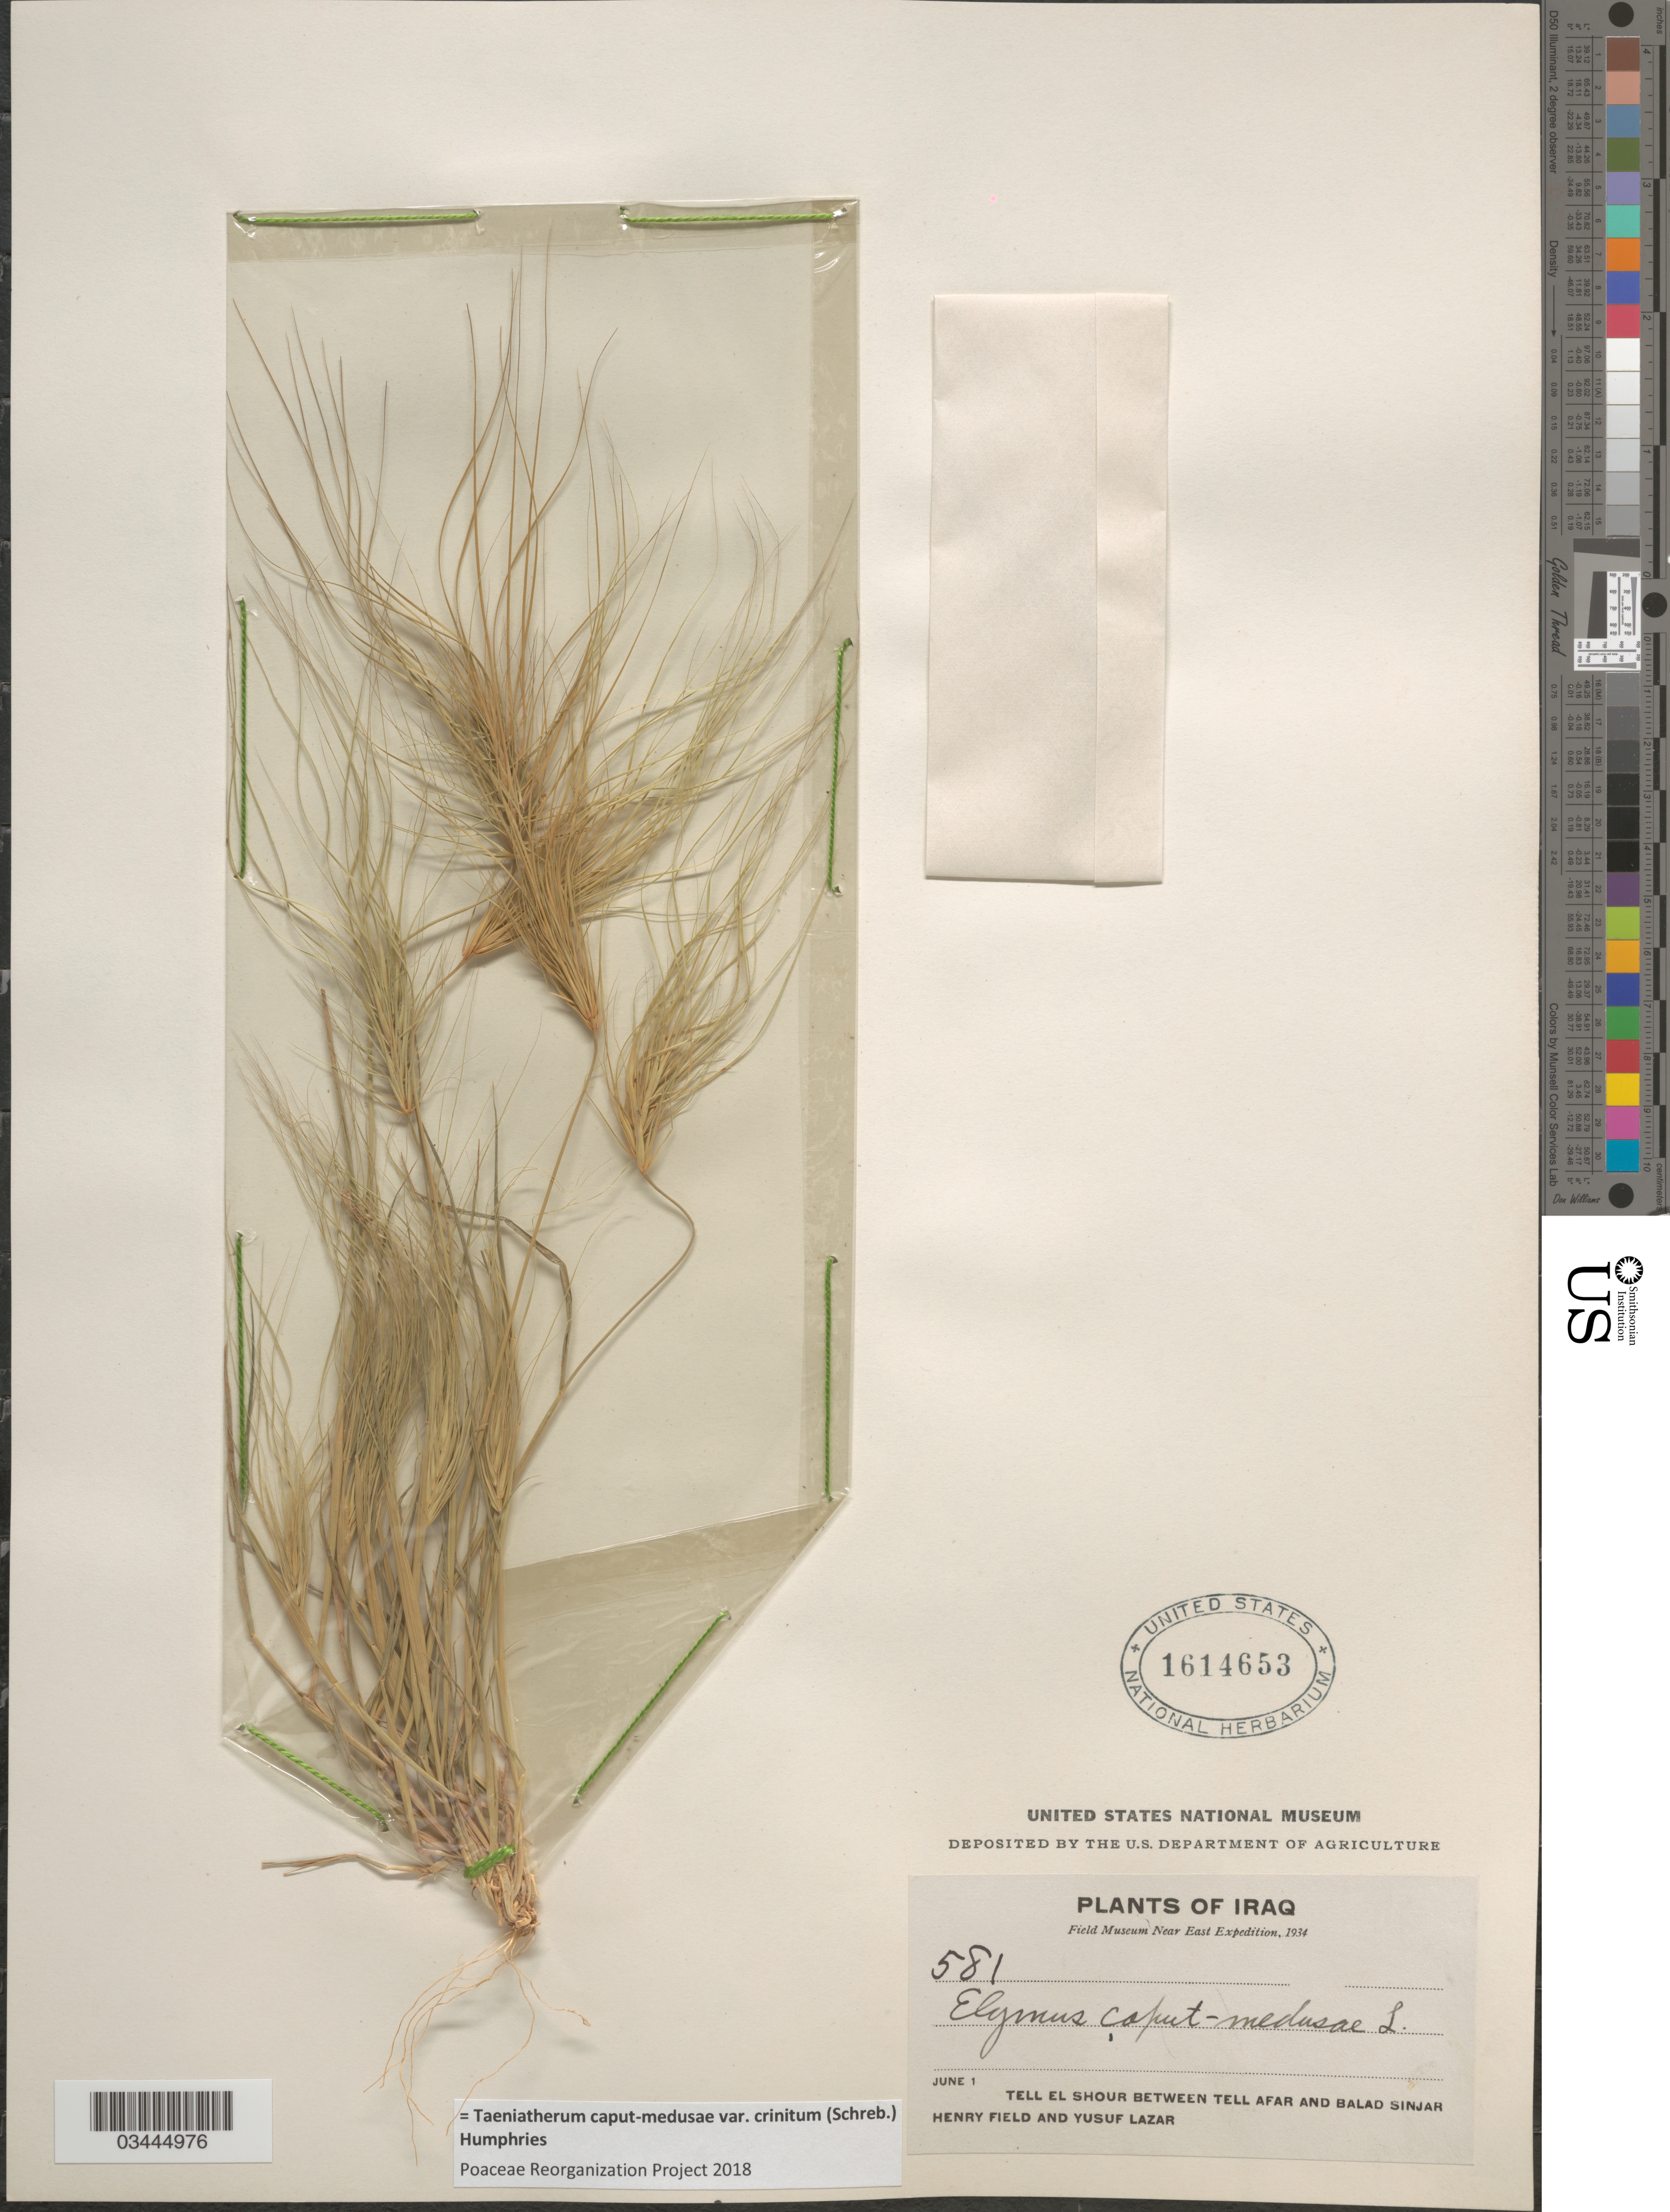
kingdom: Plantae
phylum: Tracheophyta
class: Liliopsida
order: Poales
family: Poaceae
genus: Taeniatherum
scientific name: Taeniatherum caput-medusae var. crinitum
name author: (Schreb.) Humphries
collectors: H. Field & Y. Lazar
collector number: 581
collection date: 1934-06-01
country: Iraq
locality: Field Museum Near East Expedition, 1934. Tell el Shour between Tell Afar and Balad Sinjar.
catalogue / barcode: US 1614653